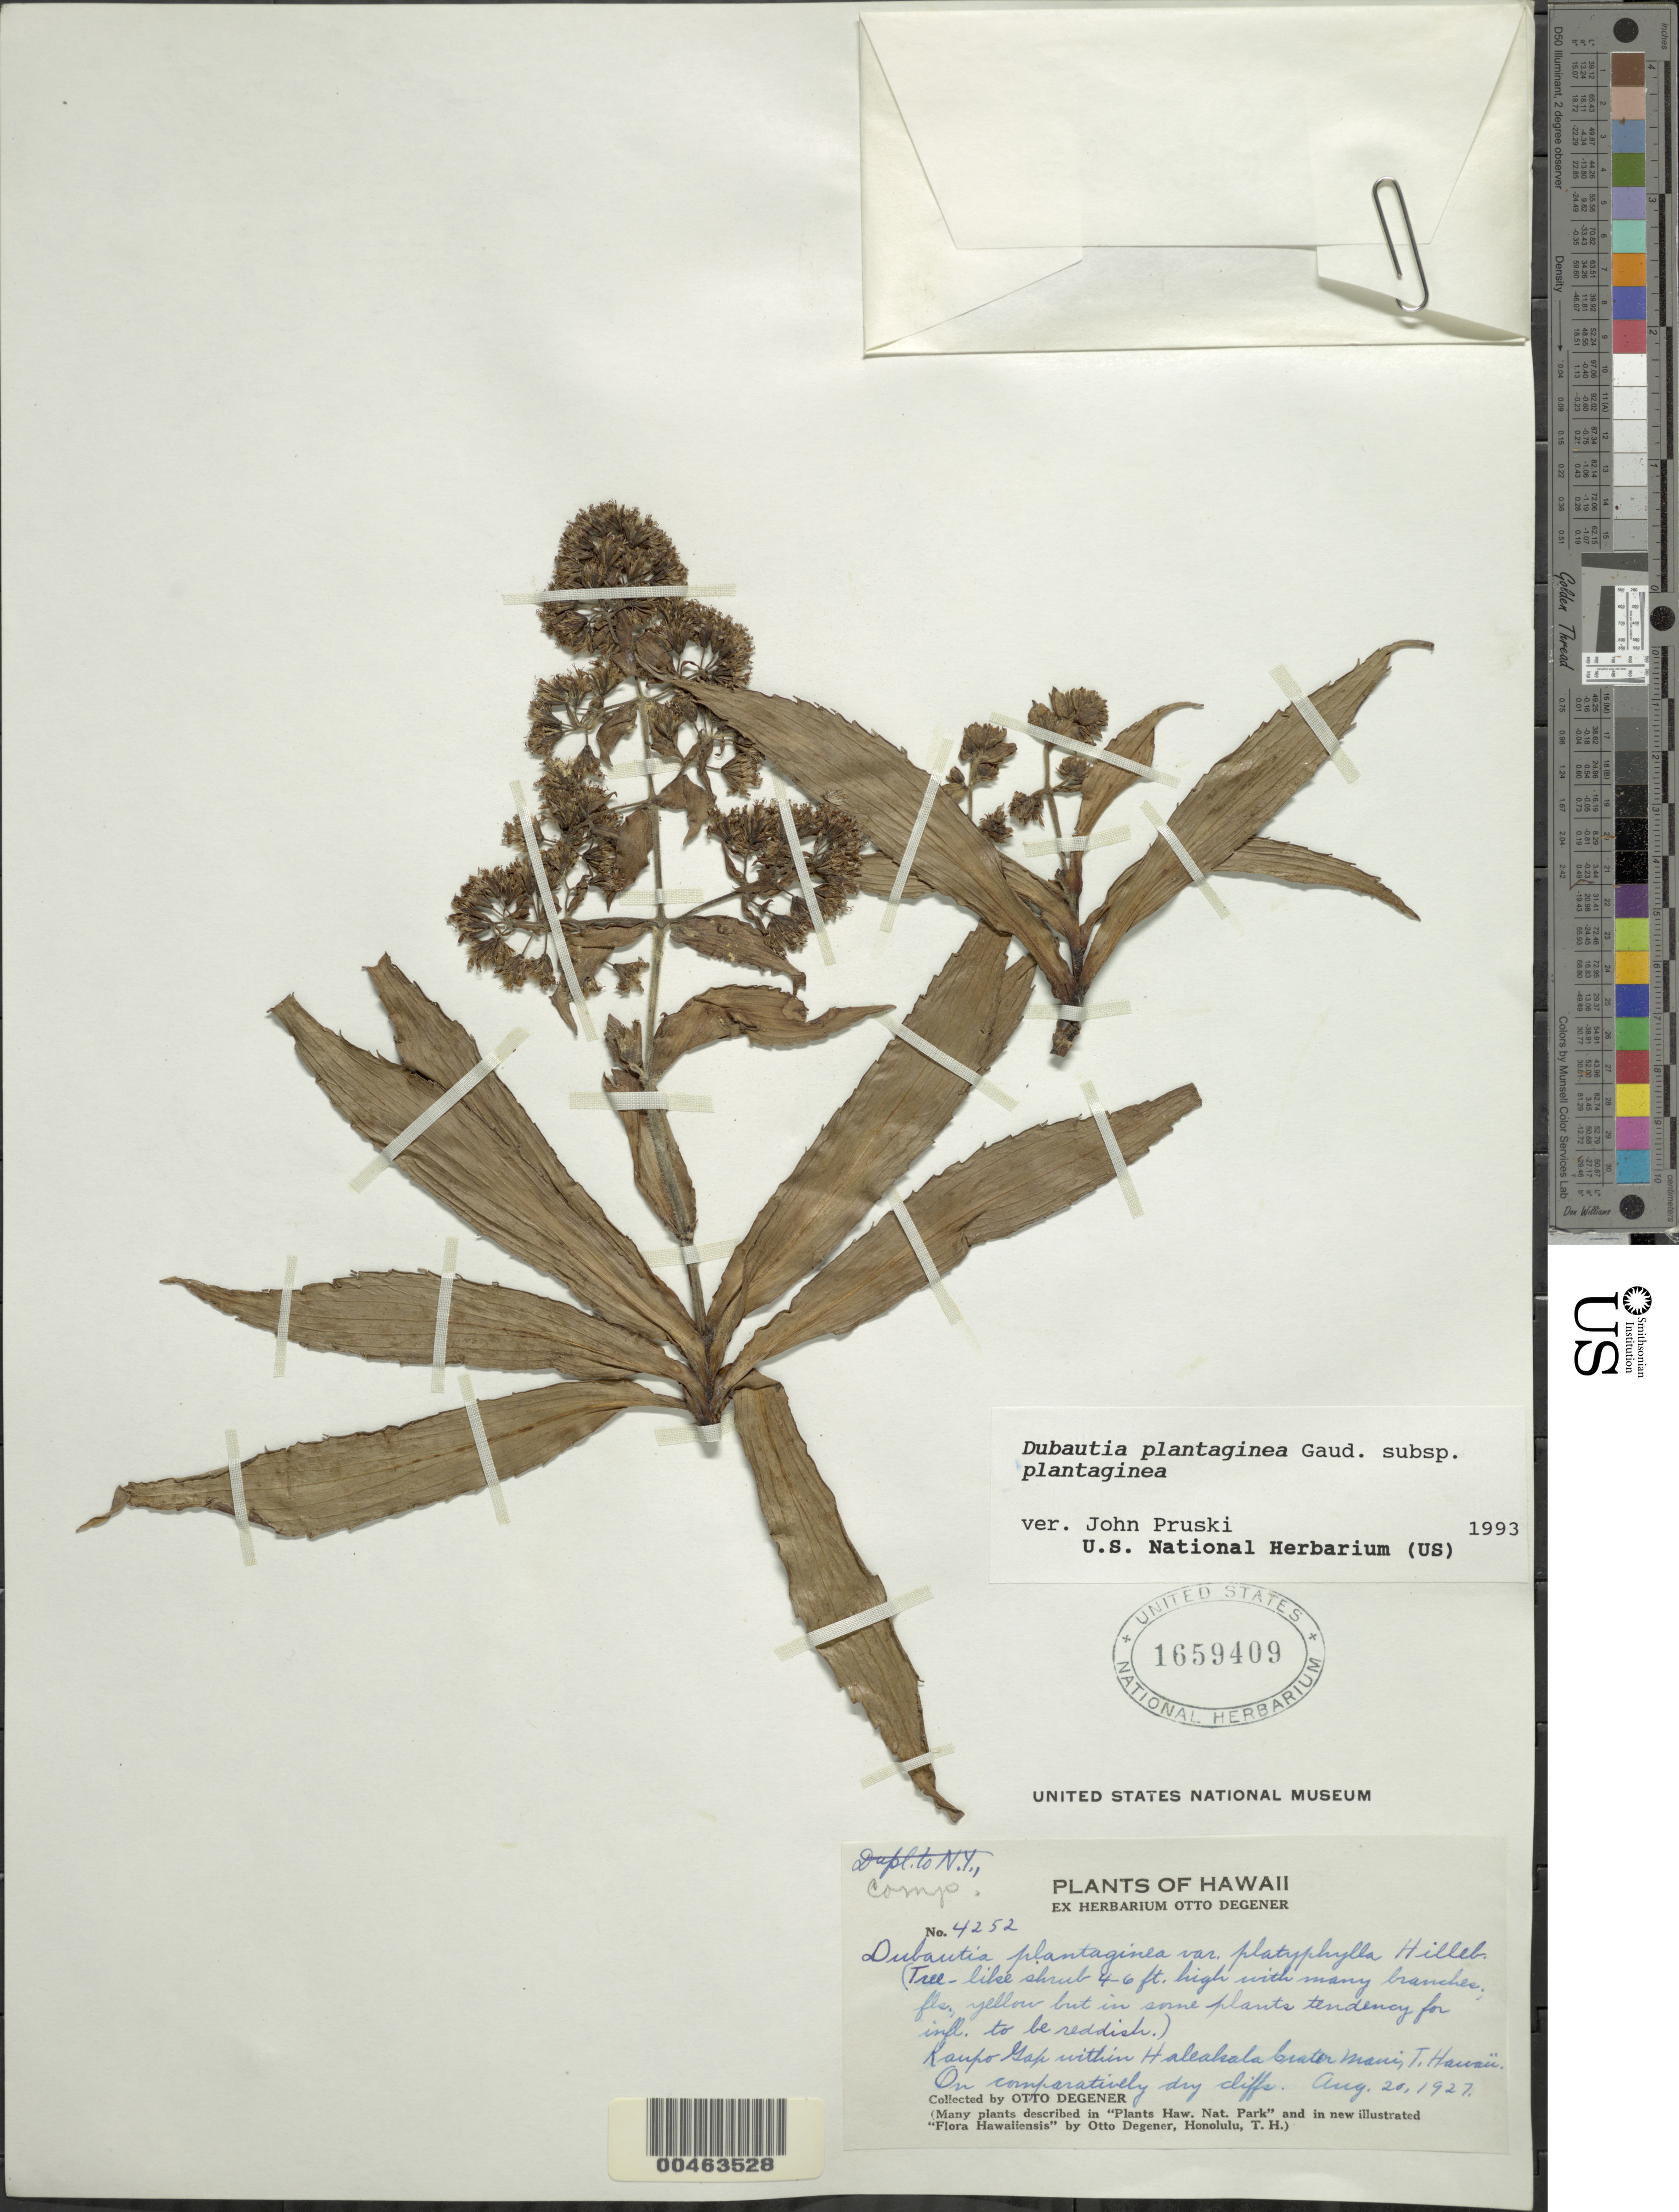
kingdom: Plantae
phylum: Tracheophyta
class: Magnoliopsida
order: Asterales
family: Asteraceae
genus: Dubautia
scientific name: Dubautia plantaginea subsp. plantaginea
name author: Gaudich.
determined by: Pruski, J. F.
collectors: O. Degener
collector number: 4252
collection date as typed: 20 Aug 1927 or 26 Aug 1927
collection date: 1927-08-20 or 1927-08-26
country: United States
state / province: Hawaii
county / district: Maui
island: Maui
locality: Kaupo Gap within Haleakala Crater, dry cliffs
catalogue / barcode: US 1659409